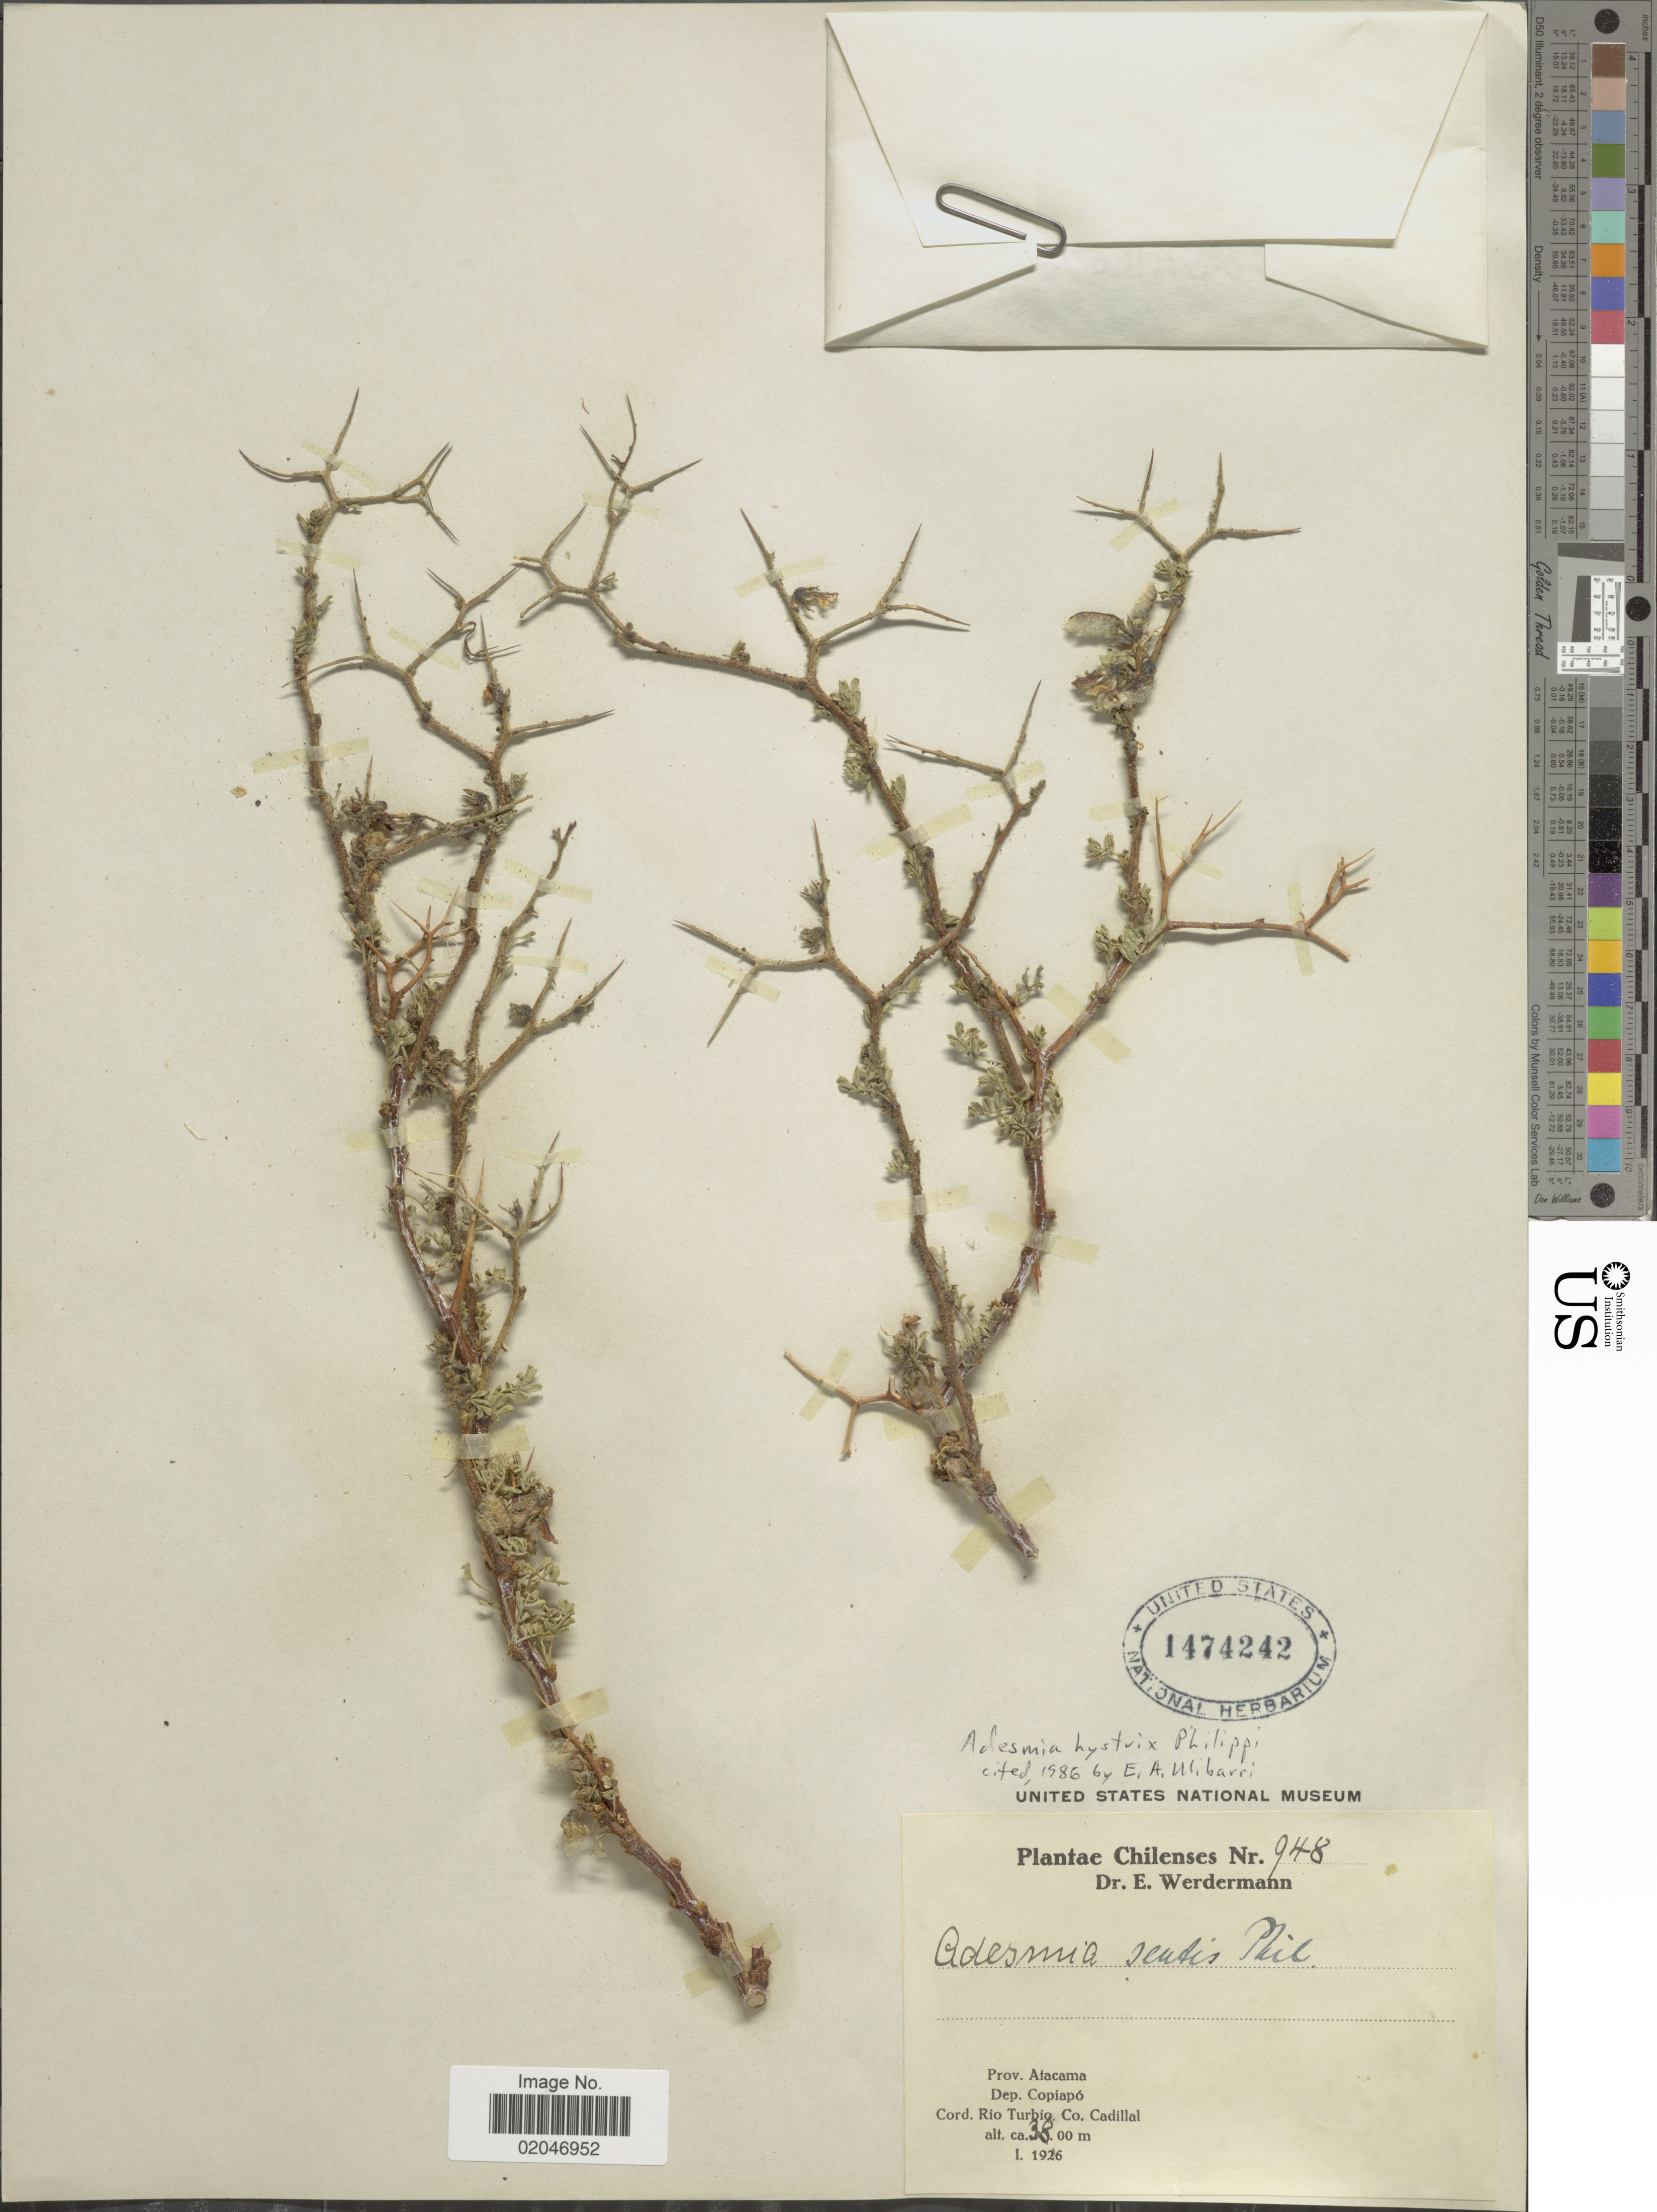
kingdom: Plantae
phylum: Tracheophyta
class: Magnoliopsida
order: Fabales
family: Fabaceae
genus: Adesmia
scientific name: Adesmia hystrix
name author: Phil.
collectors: E. Werdermann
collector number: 948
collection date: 1926-01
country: Chile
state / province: Atacama (III)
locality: Dep. Copiapo, Cord. Rio Turbio Co. Cadillal.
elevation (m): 3800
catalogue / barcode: US 1474242